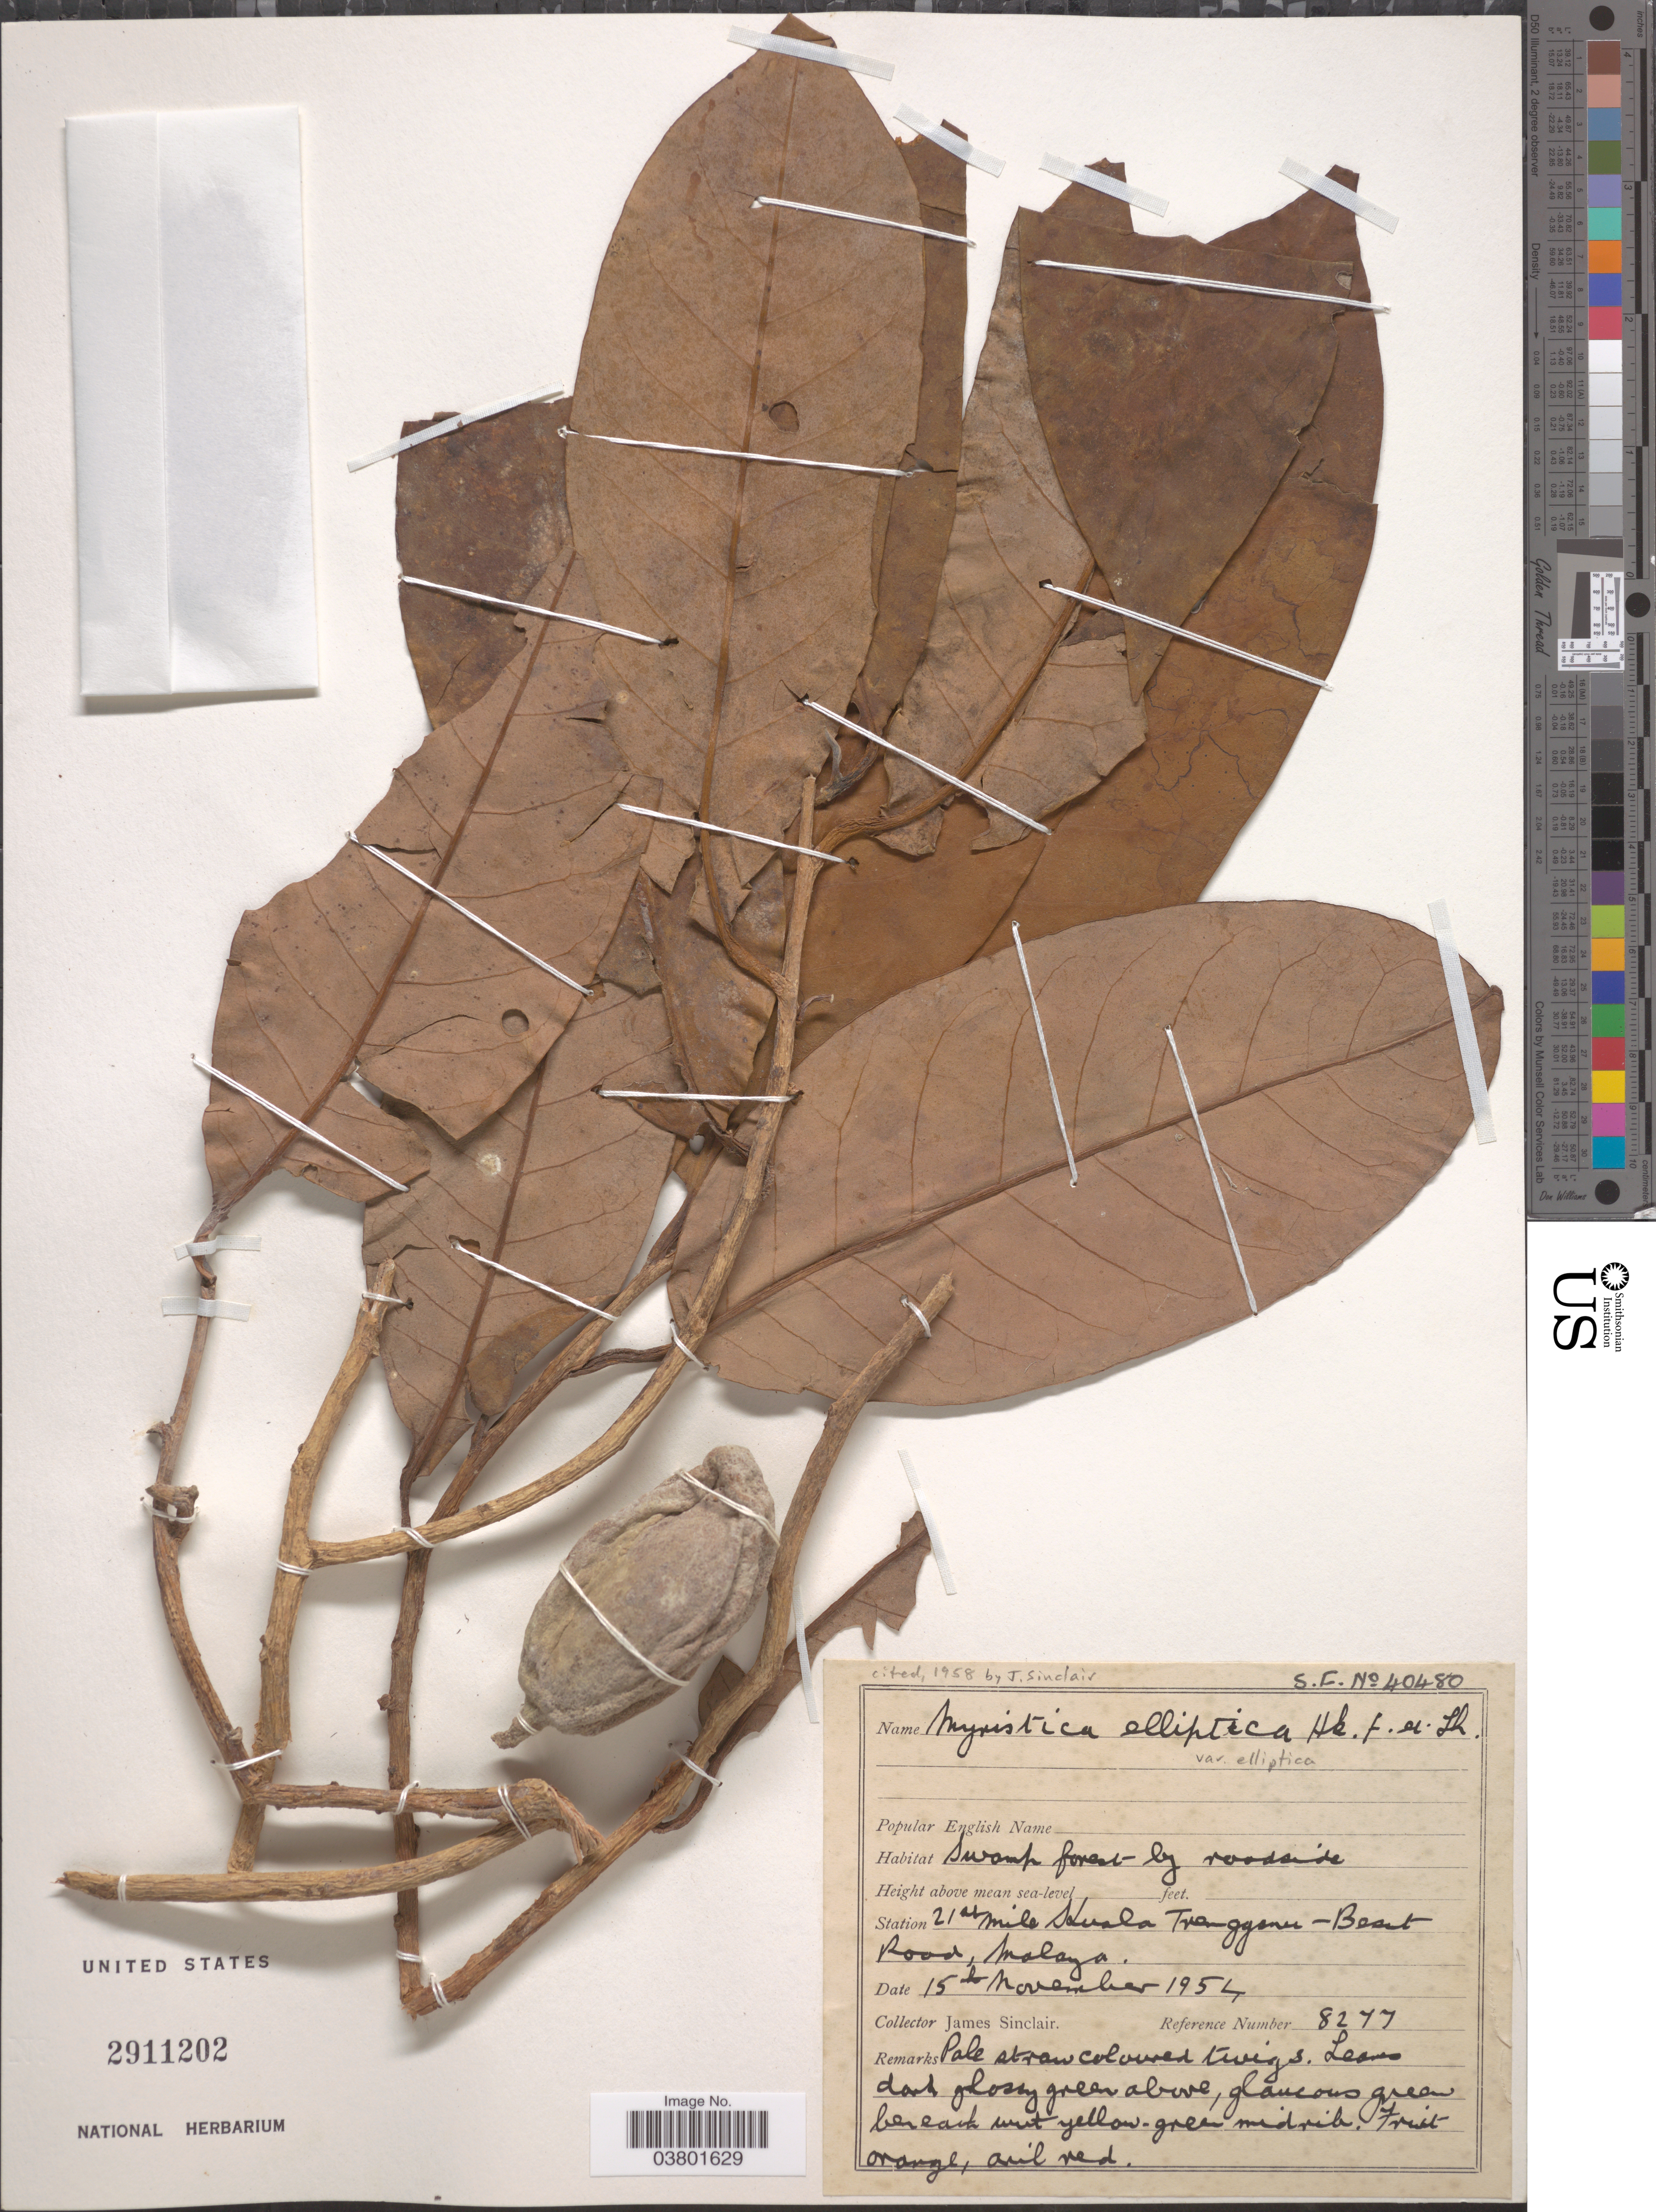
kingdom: Plantae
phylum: Tracheophyta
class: Magnoliopsida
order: Magnoliales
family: Myristicaceae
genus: Myristica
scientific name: Myristica elliptica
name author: Wall.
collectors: J. Sinclair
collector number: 8277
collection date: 1954-11-15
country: Malaysia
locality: Station 21st mile Kuala Terengganu-Besut Road, Malaya.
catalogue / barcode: US 2911202